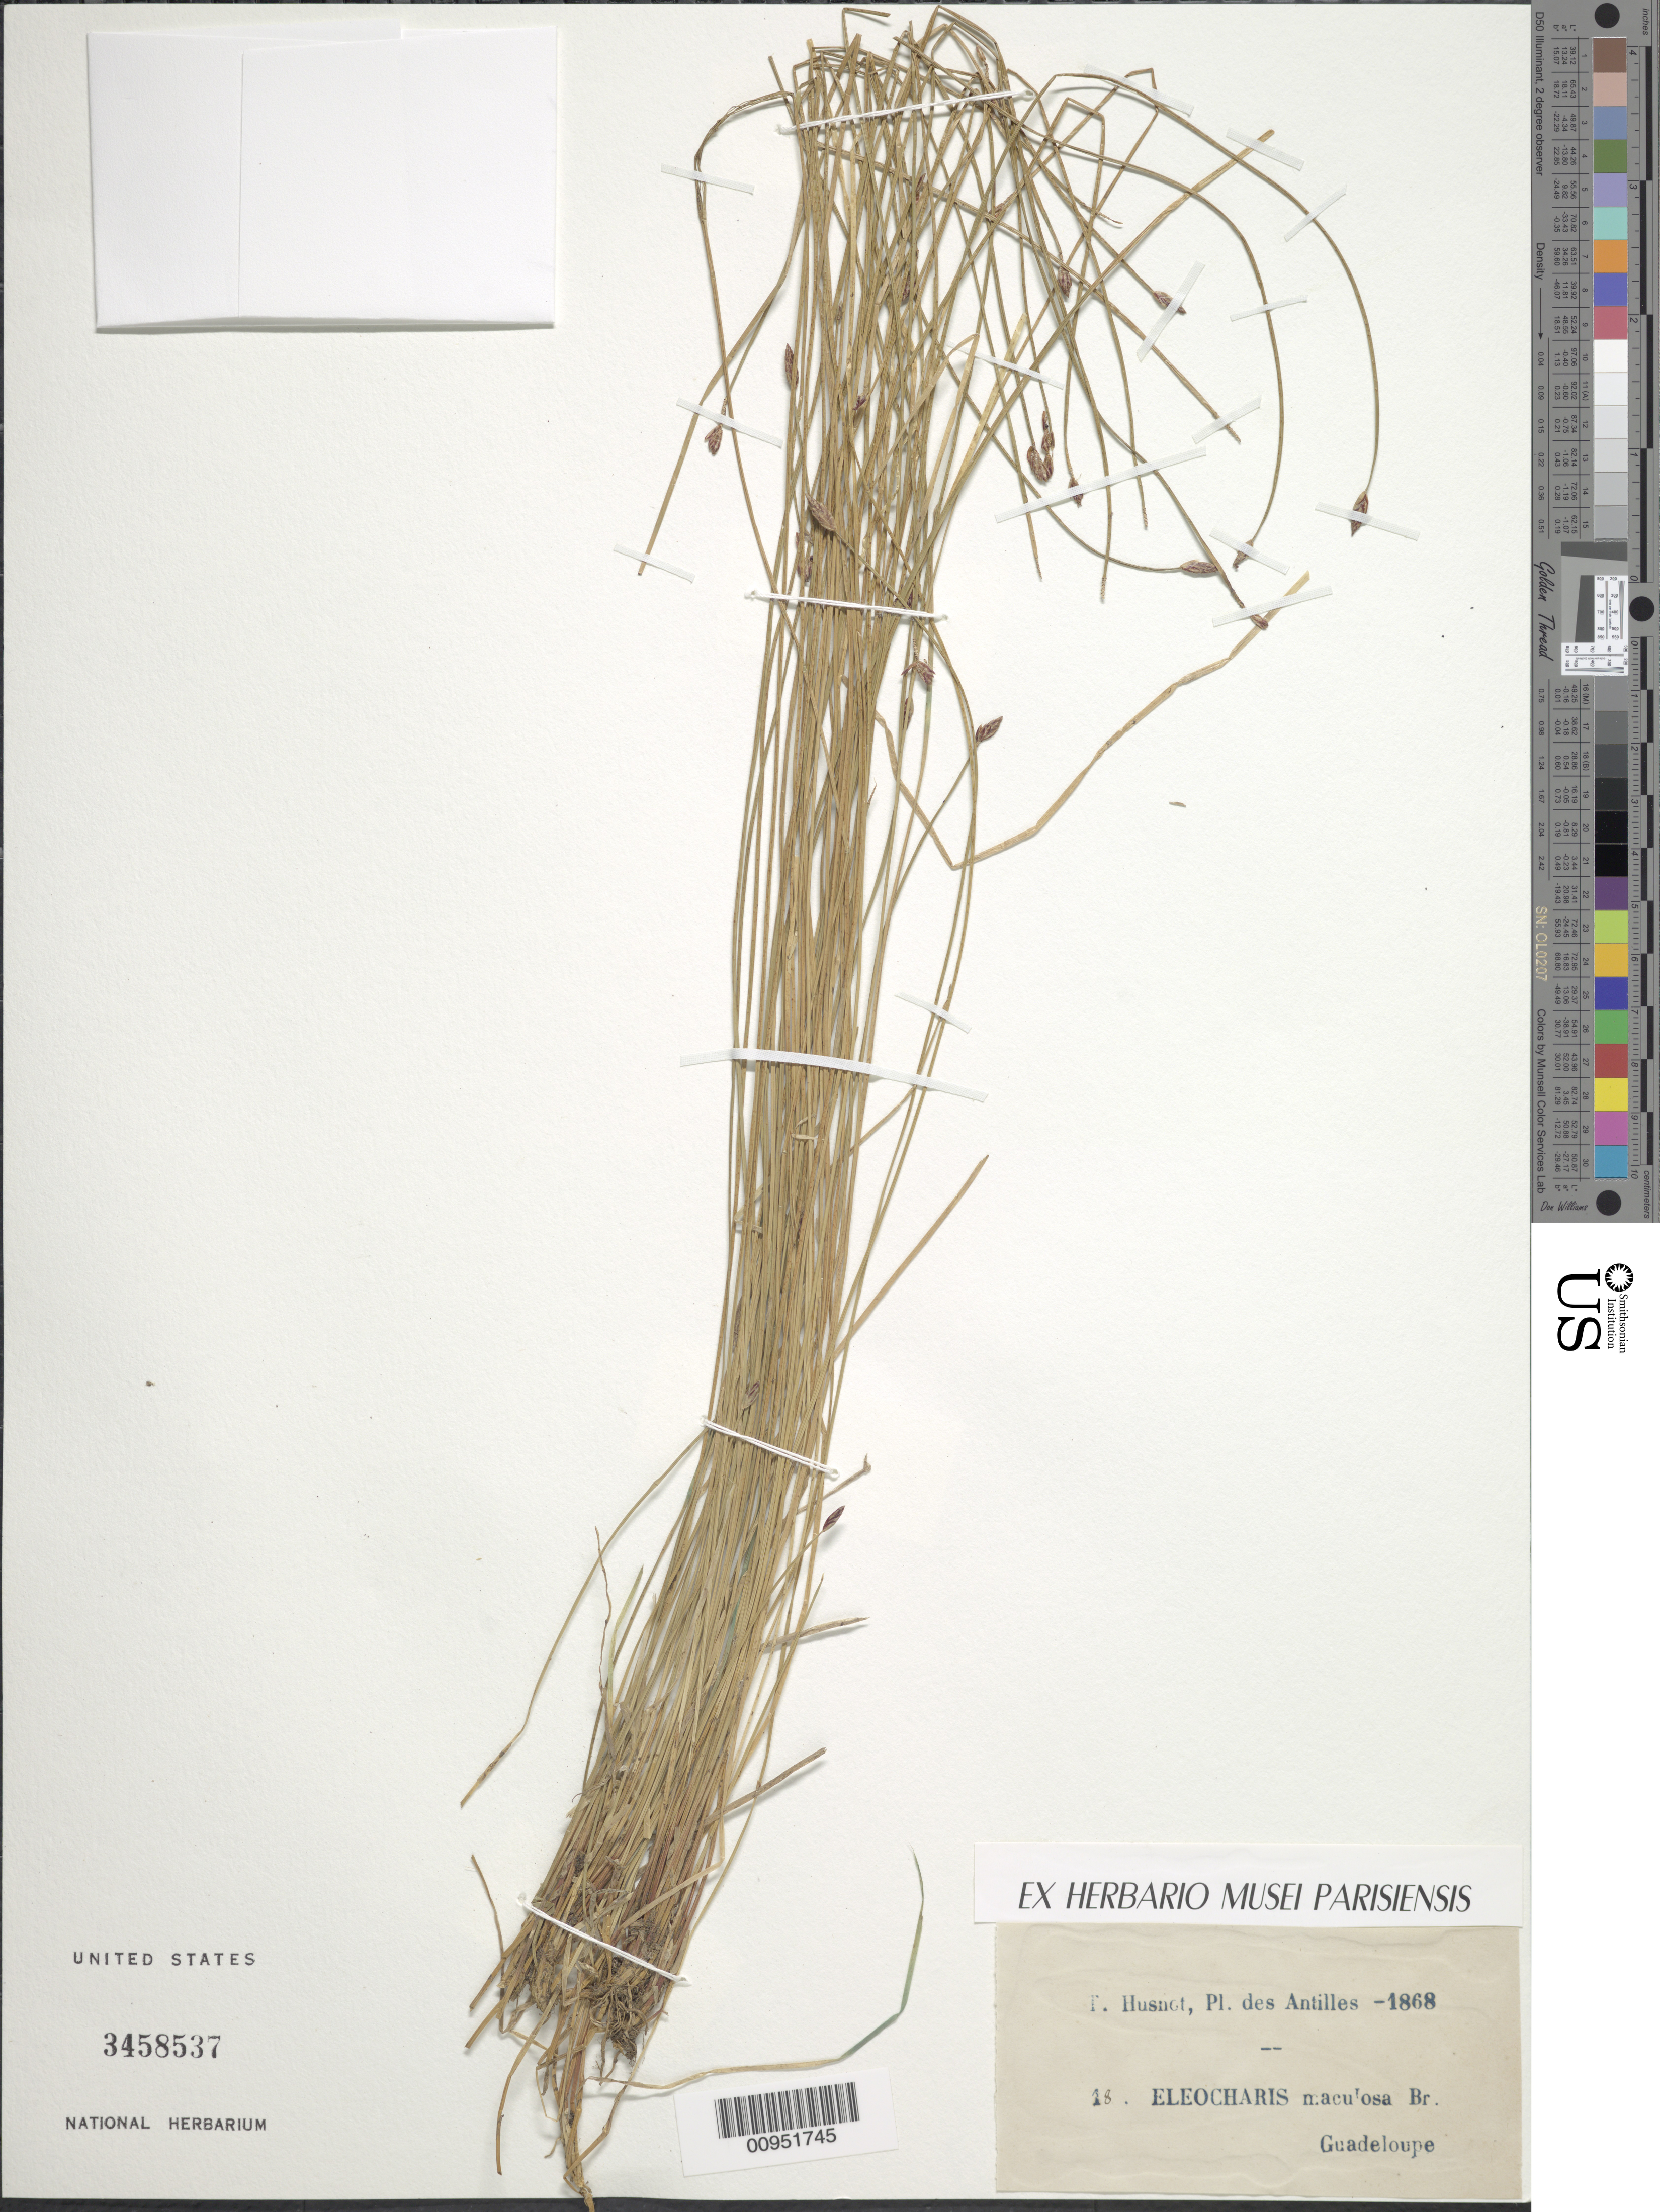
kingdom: Plantae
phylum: Tracheophyta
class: Liliopsida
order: Poales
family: Cyperaceae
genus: Eleocharis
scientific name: Eleocharis maculosa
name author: (Vahl) Roem. & Schult.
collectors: P. T. Husnot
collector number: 18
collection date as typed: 1868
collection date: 1868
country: Guadeloupe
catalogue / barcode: US 3458537